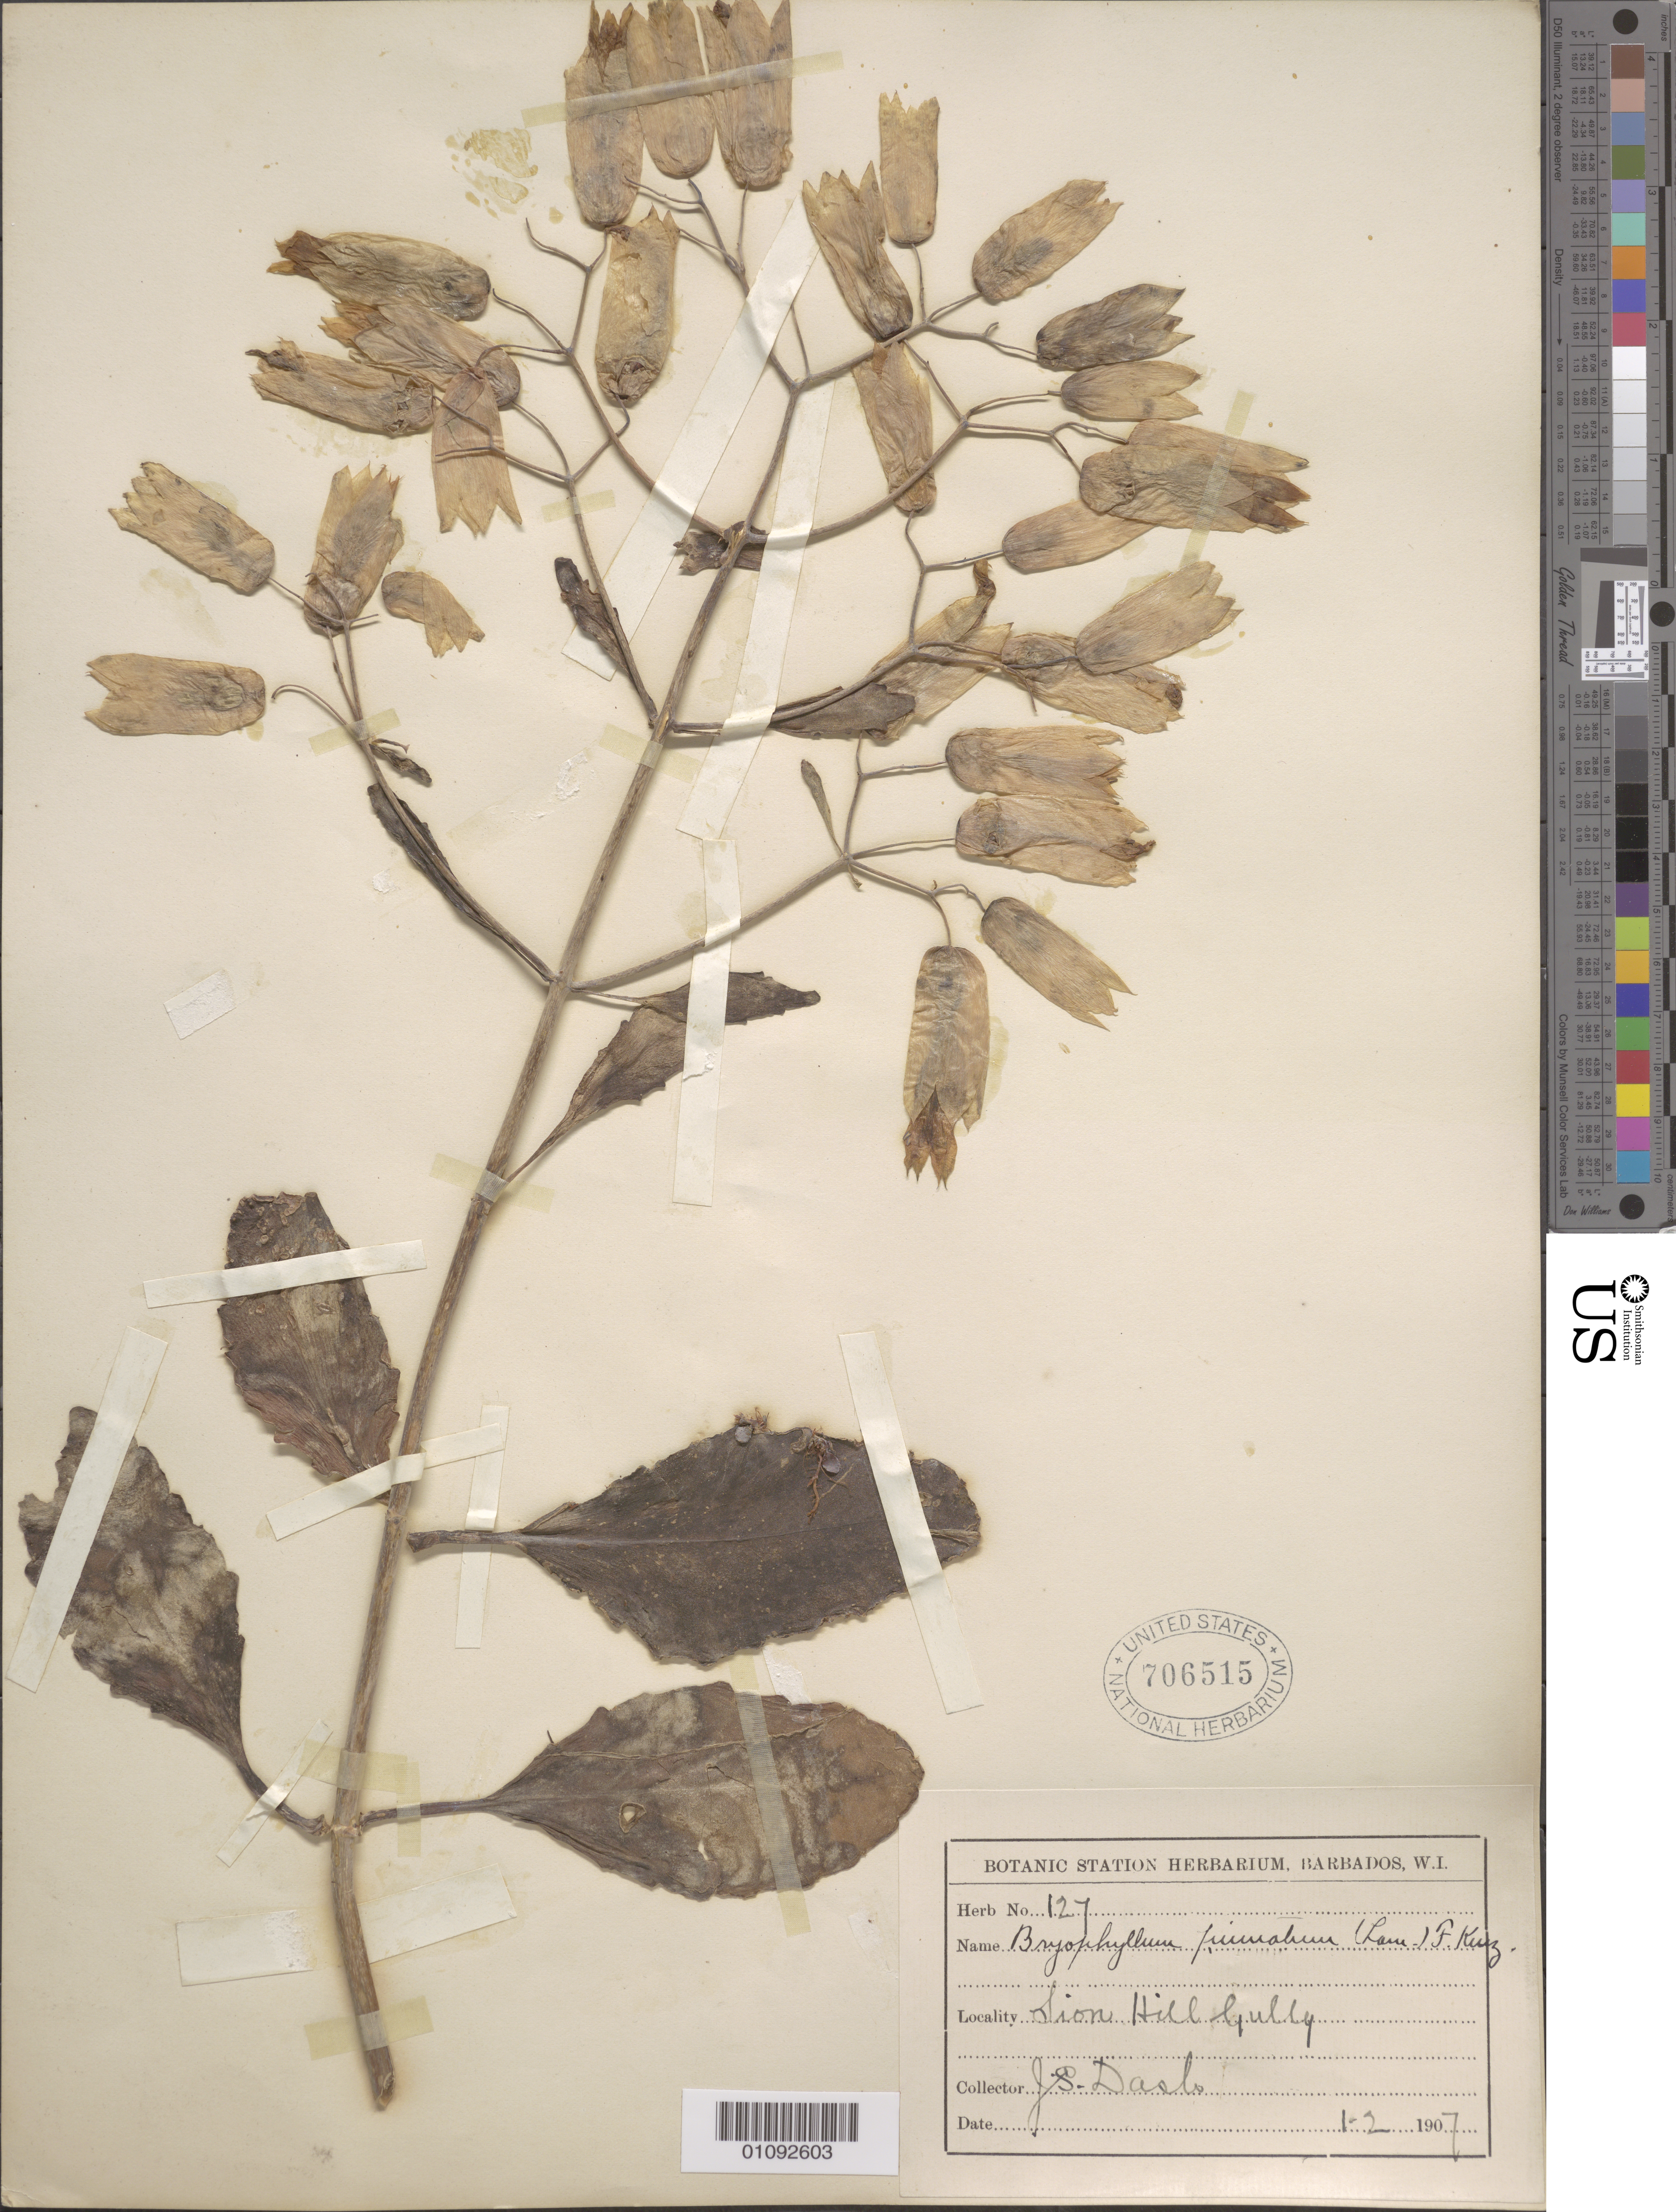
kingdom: Plantae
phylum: Tracheophyta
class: Magnoliopsida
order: Saxifragales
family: Crassulaceae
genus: Kalanchoe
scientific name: Kalanchoe pinnata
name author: (Lam.) Pers.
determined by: Strong, Mark T., (BOT), Smithsonian Institution - National Museum of Natural History (UNITED STATES)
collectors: J. Dash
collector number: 127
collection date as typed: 01 Feb 1907 or 02 Jan 1907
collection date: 1907-01-02 or 1907-02-01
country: Barbados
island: Barbados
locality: Lion Hill Gully.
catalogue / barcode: US 706515